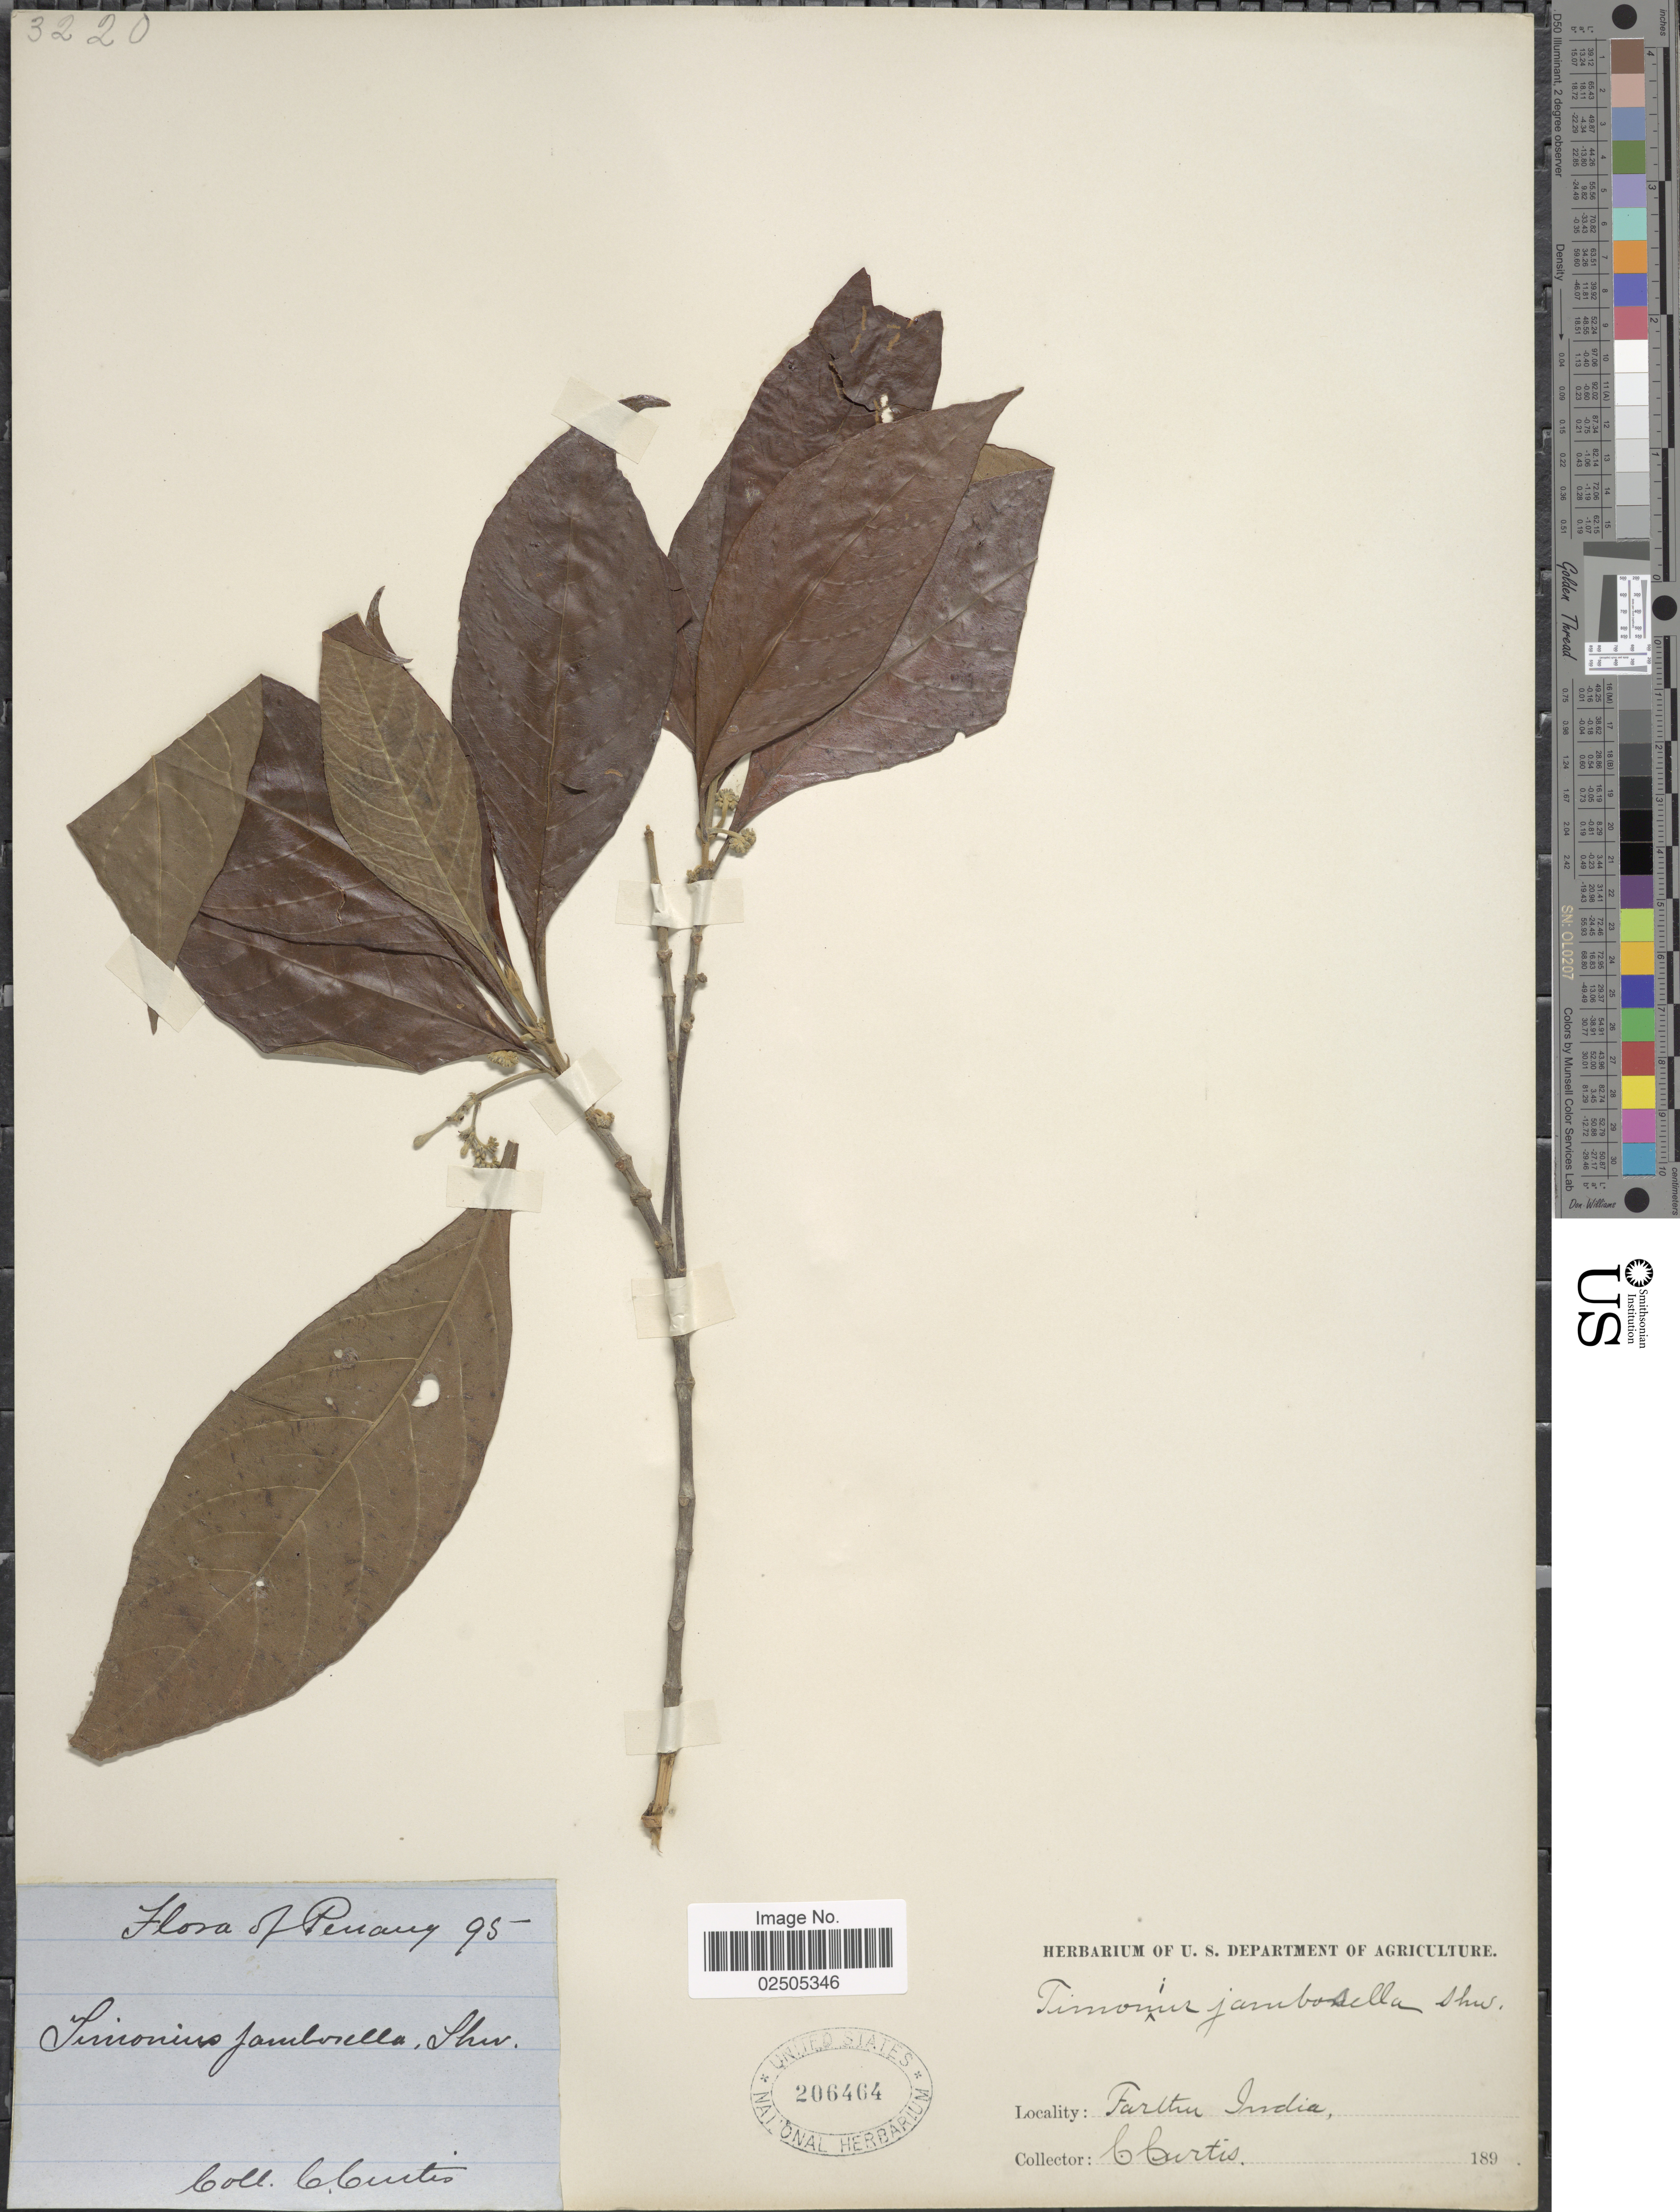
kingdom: Plantae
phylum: Tracheophyta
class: Magnoliopsida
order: Gentianales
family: Rubiaceae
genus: Timonius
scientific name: Timonius jambosella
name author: Thwaites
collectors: C. Curtis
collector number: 95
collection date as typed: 189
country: India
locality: Penang, Farthu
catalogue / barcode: US 206464